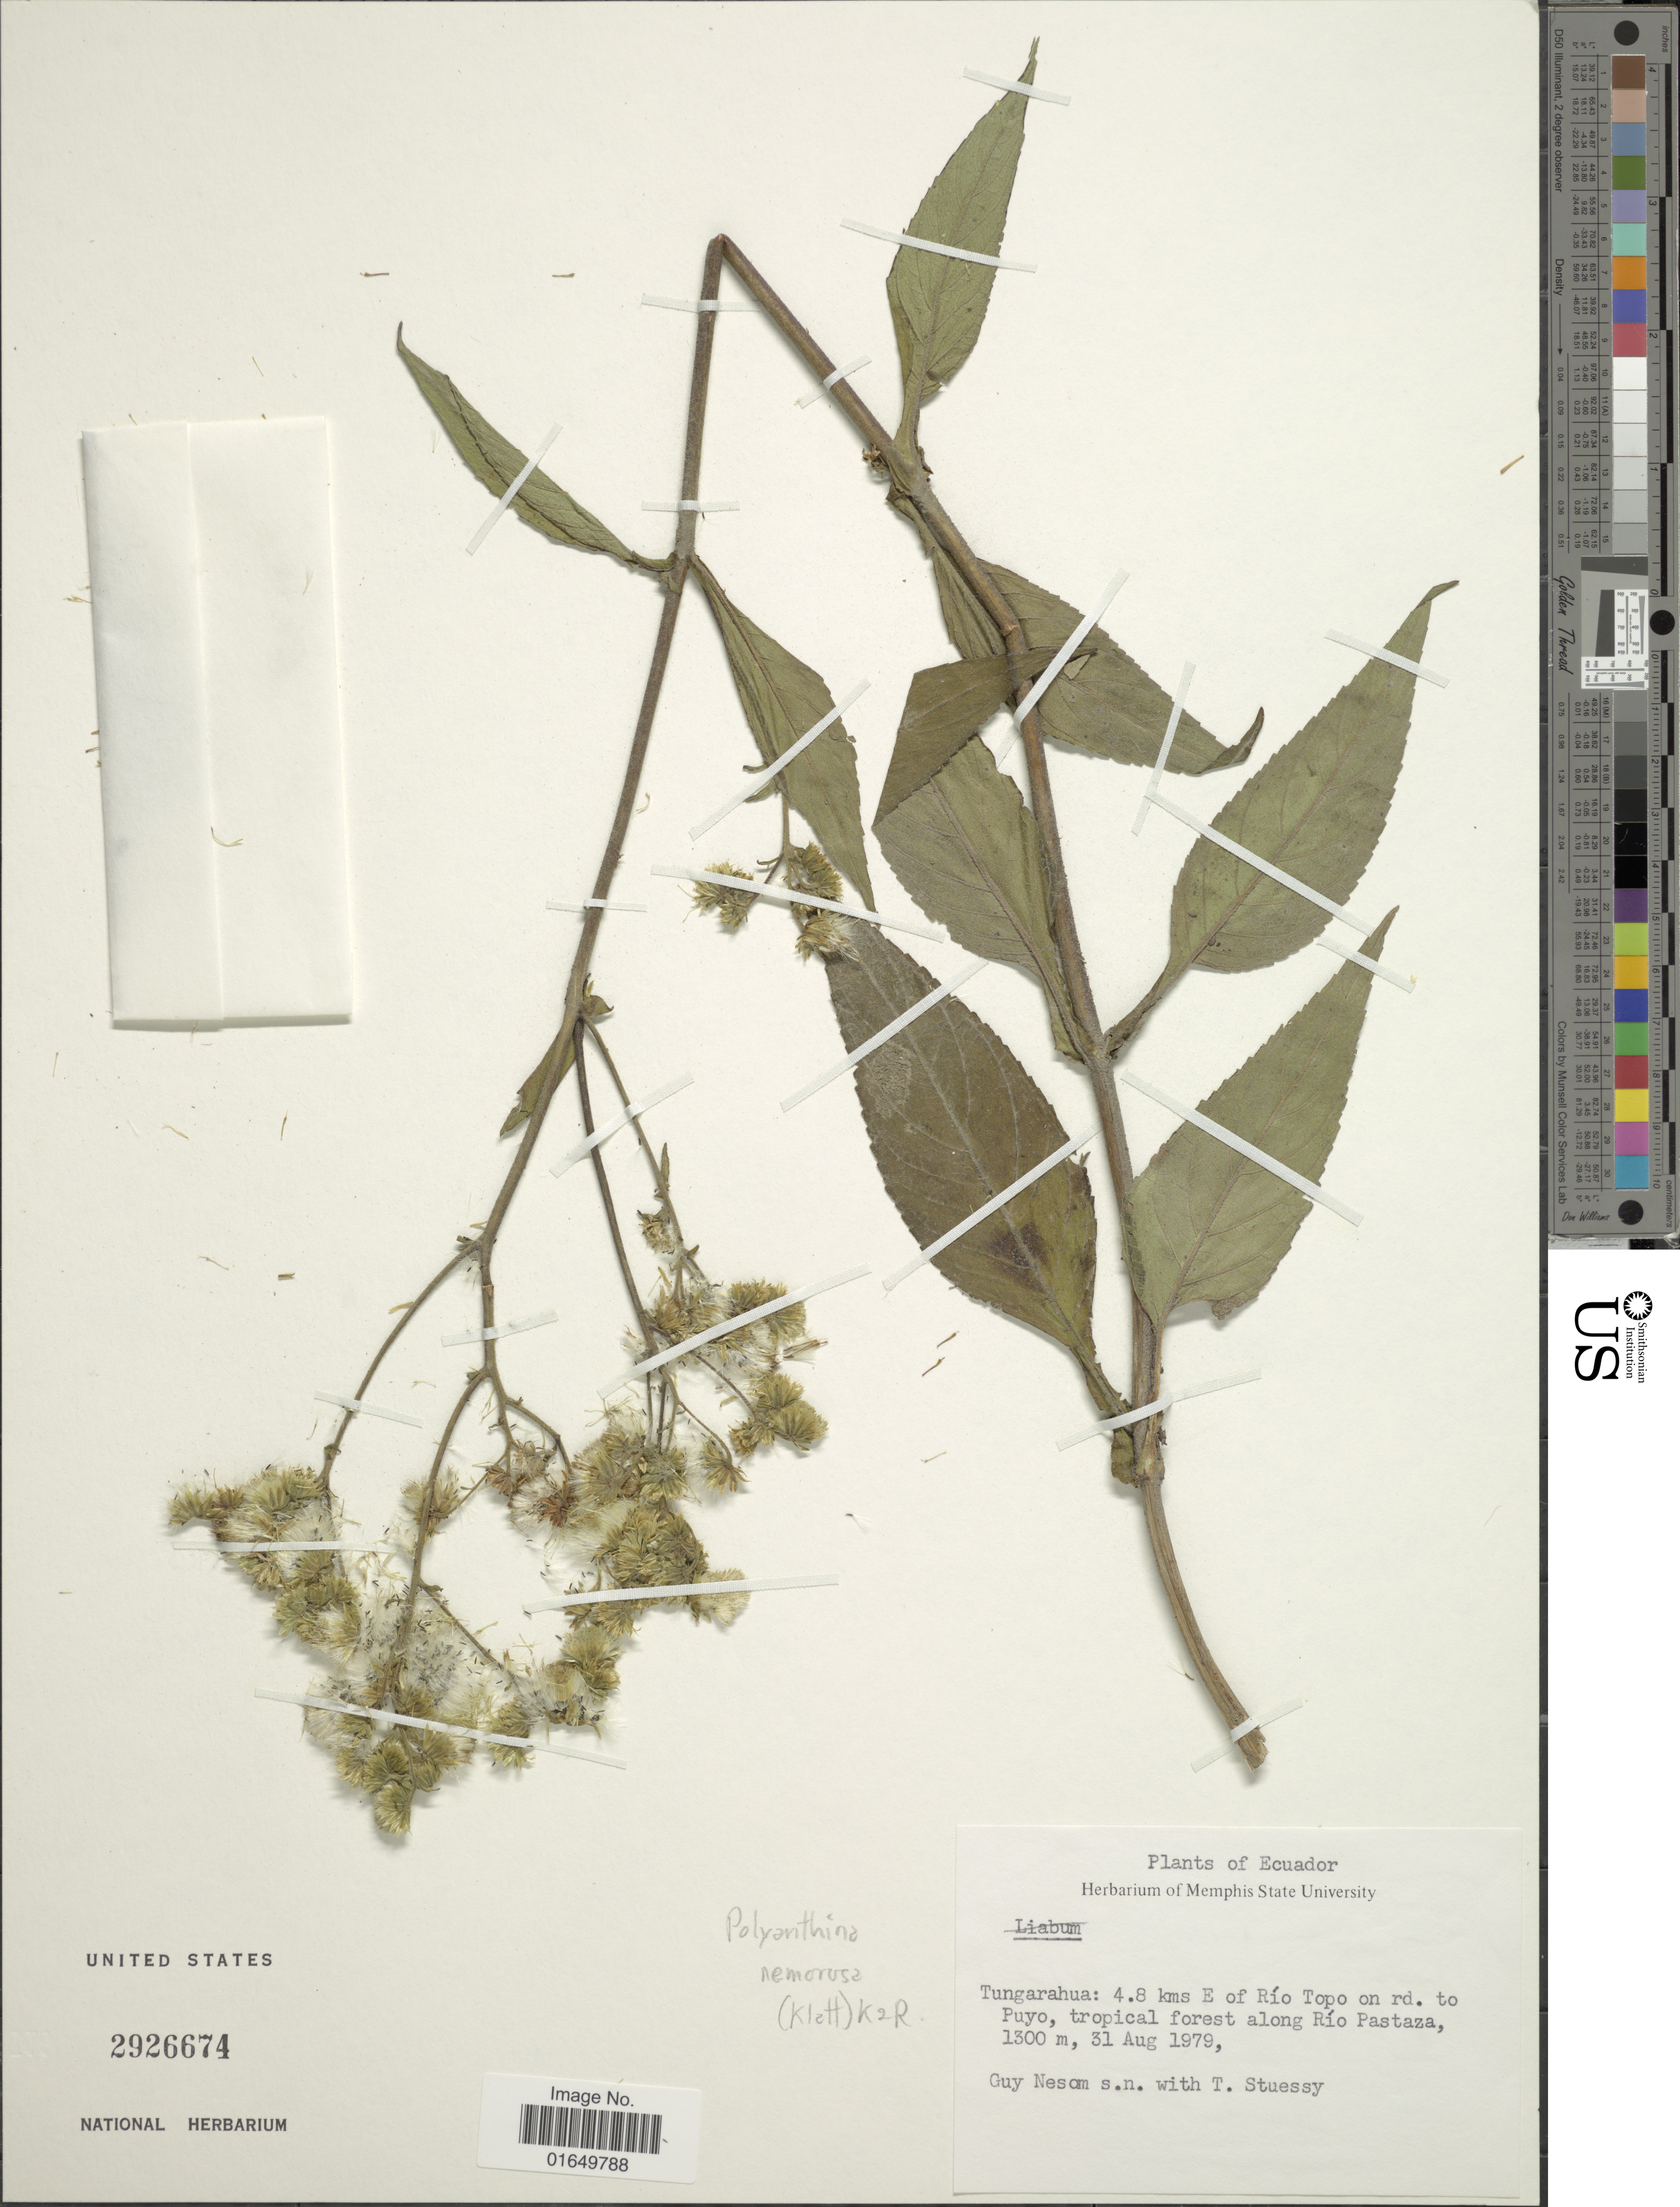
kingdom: Plantae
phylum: Tracheophyta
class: Magnoliopsida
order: Asterales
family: Asteraceae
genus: Polyanthina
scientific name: Polyanthina nemorosa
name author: (Klatt) R.M. King & H. Rob.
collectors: G. Nesom & T. Stuessy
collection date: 1979-08-31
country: Ecuador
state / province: Tungurahua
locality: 4.8 kms E of Río Topo on rd. to Puyo, tropical forest along Río Pastaza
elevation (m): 1300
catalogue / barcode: US 2926674